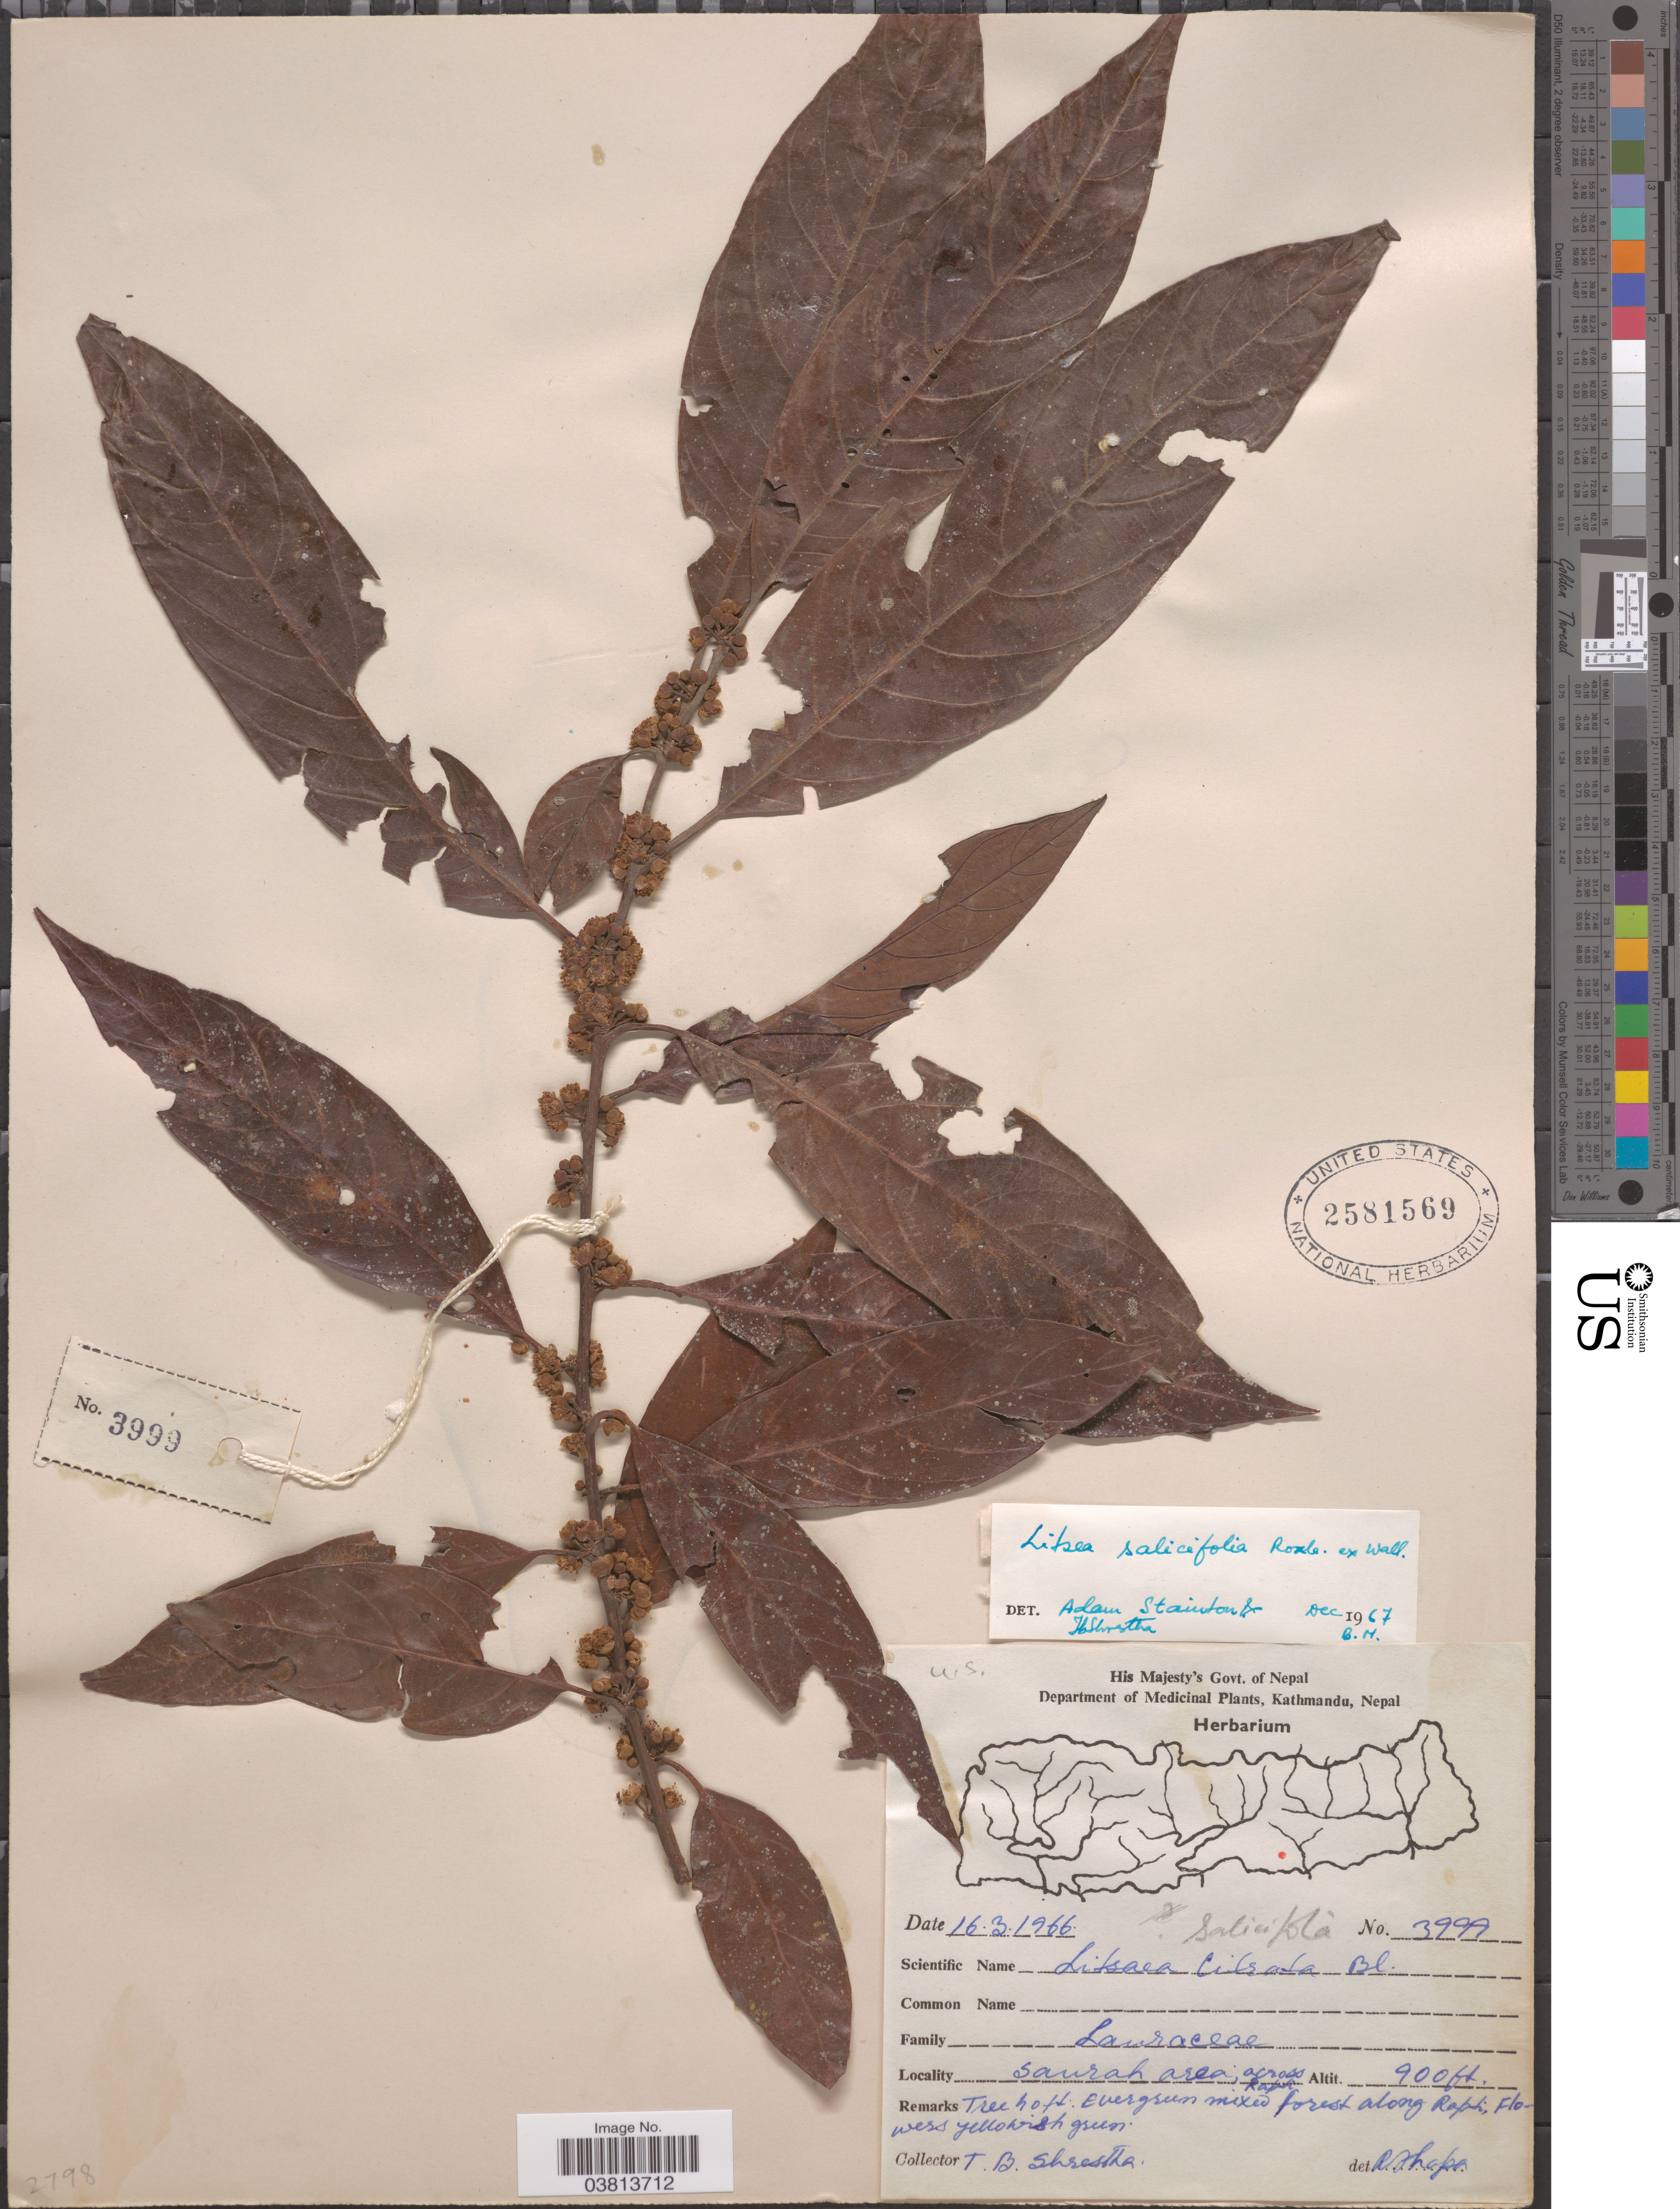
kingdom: Plantae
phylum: Tracheophyta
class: Magnoliopsida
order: Laurales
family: Lauraceae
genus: Litsea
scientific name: Litsea salicifolia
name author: Hook. f.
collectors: T. B. Shrestha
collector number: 3999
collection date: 1966-03-16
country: Nepal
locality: Saurah area; across Rapti. Along Rapti.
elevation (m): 274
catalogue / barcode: US 2581569